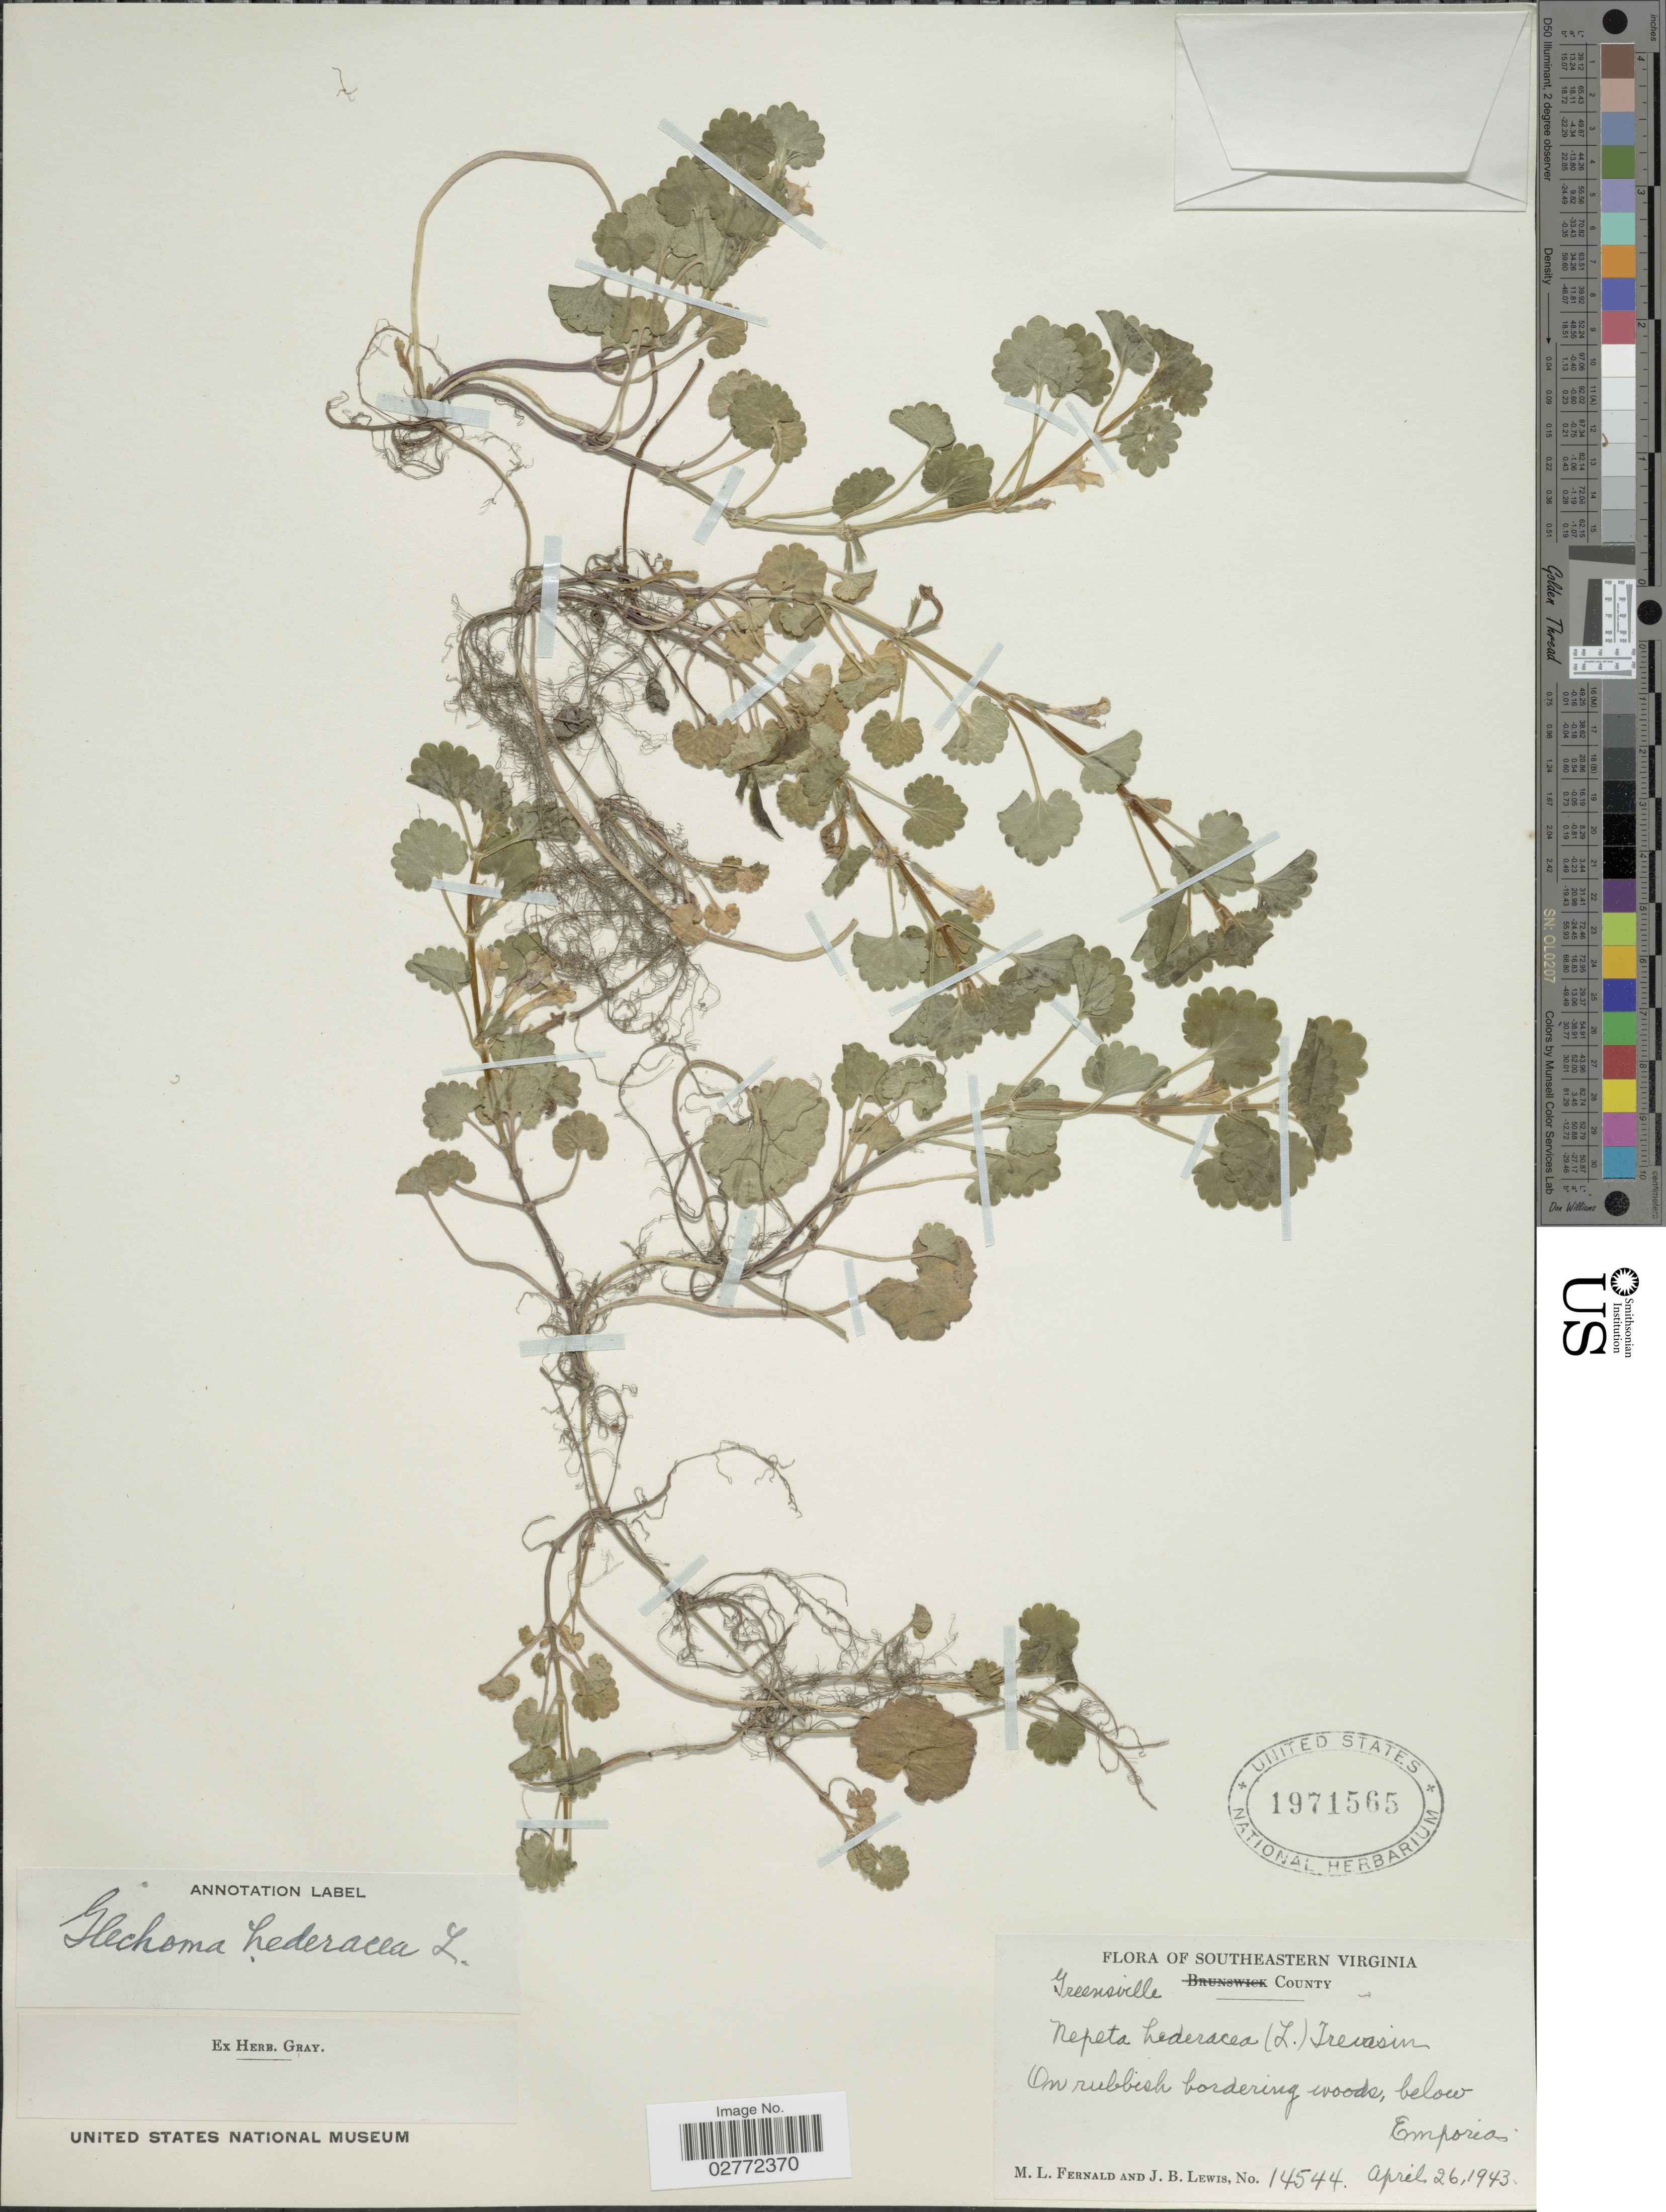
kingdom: Plantae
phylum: Tracheophyta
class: Magnoliopsida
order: Lamiales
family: Lamiaceae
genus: Glechoma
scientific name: Glechoma hederacea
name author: L.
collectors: M. L. Fernald & J. B. Lewis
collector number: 14544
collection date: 1943-04-26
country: United States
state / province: Virginia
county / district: Greensville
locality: Southeastern Virginia. Greensville County. On rubbish bordering woods, below Emporia.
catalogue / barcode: US 1971565